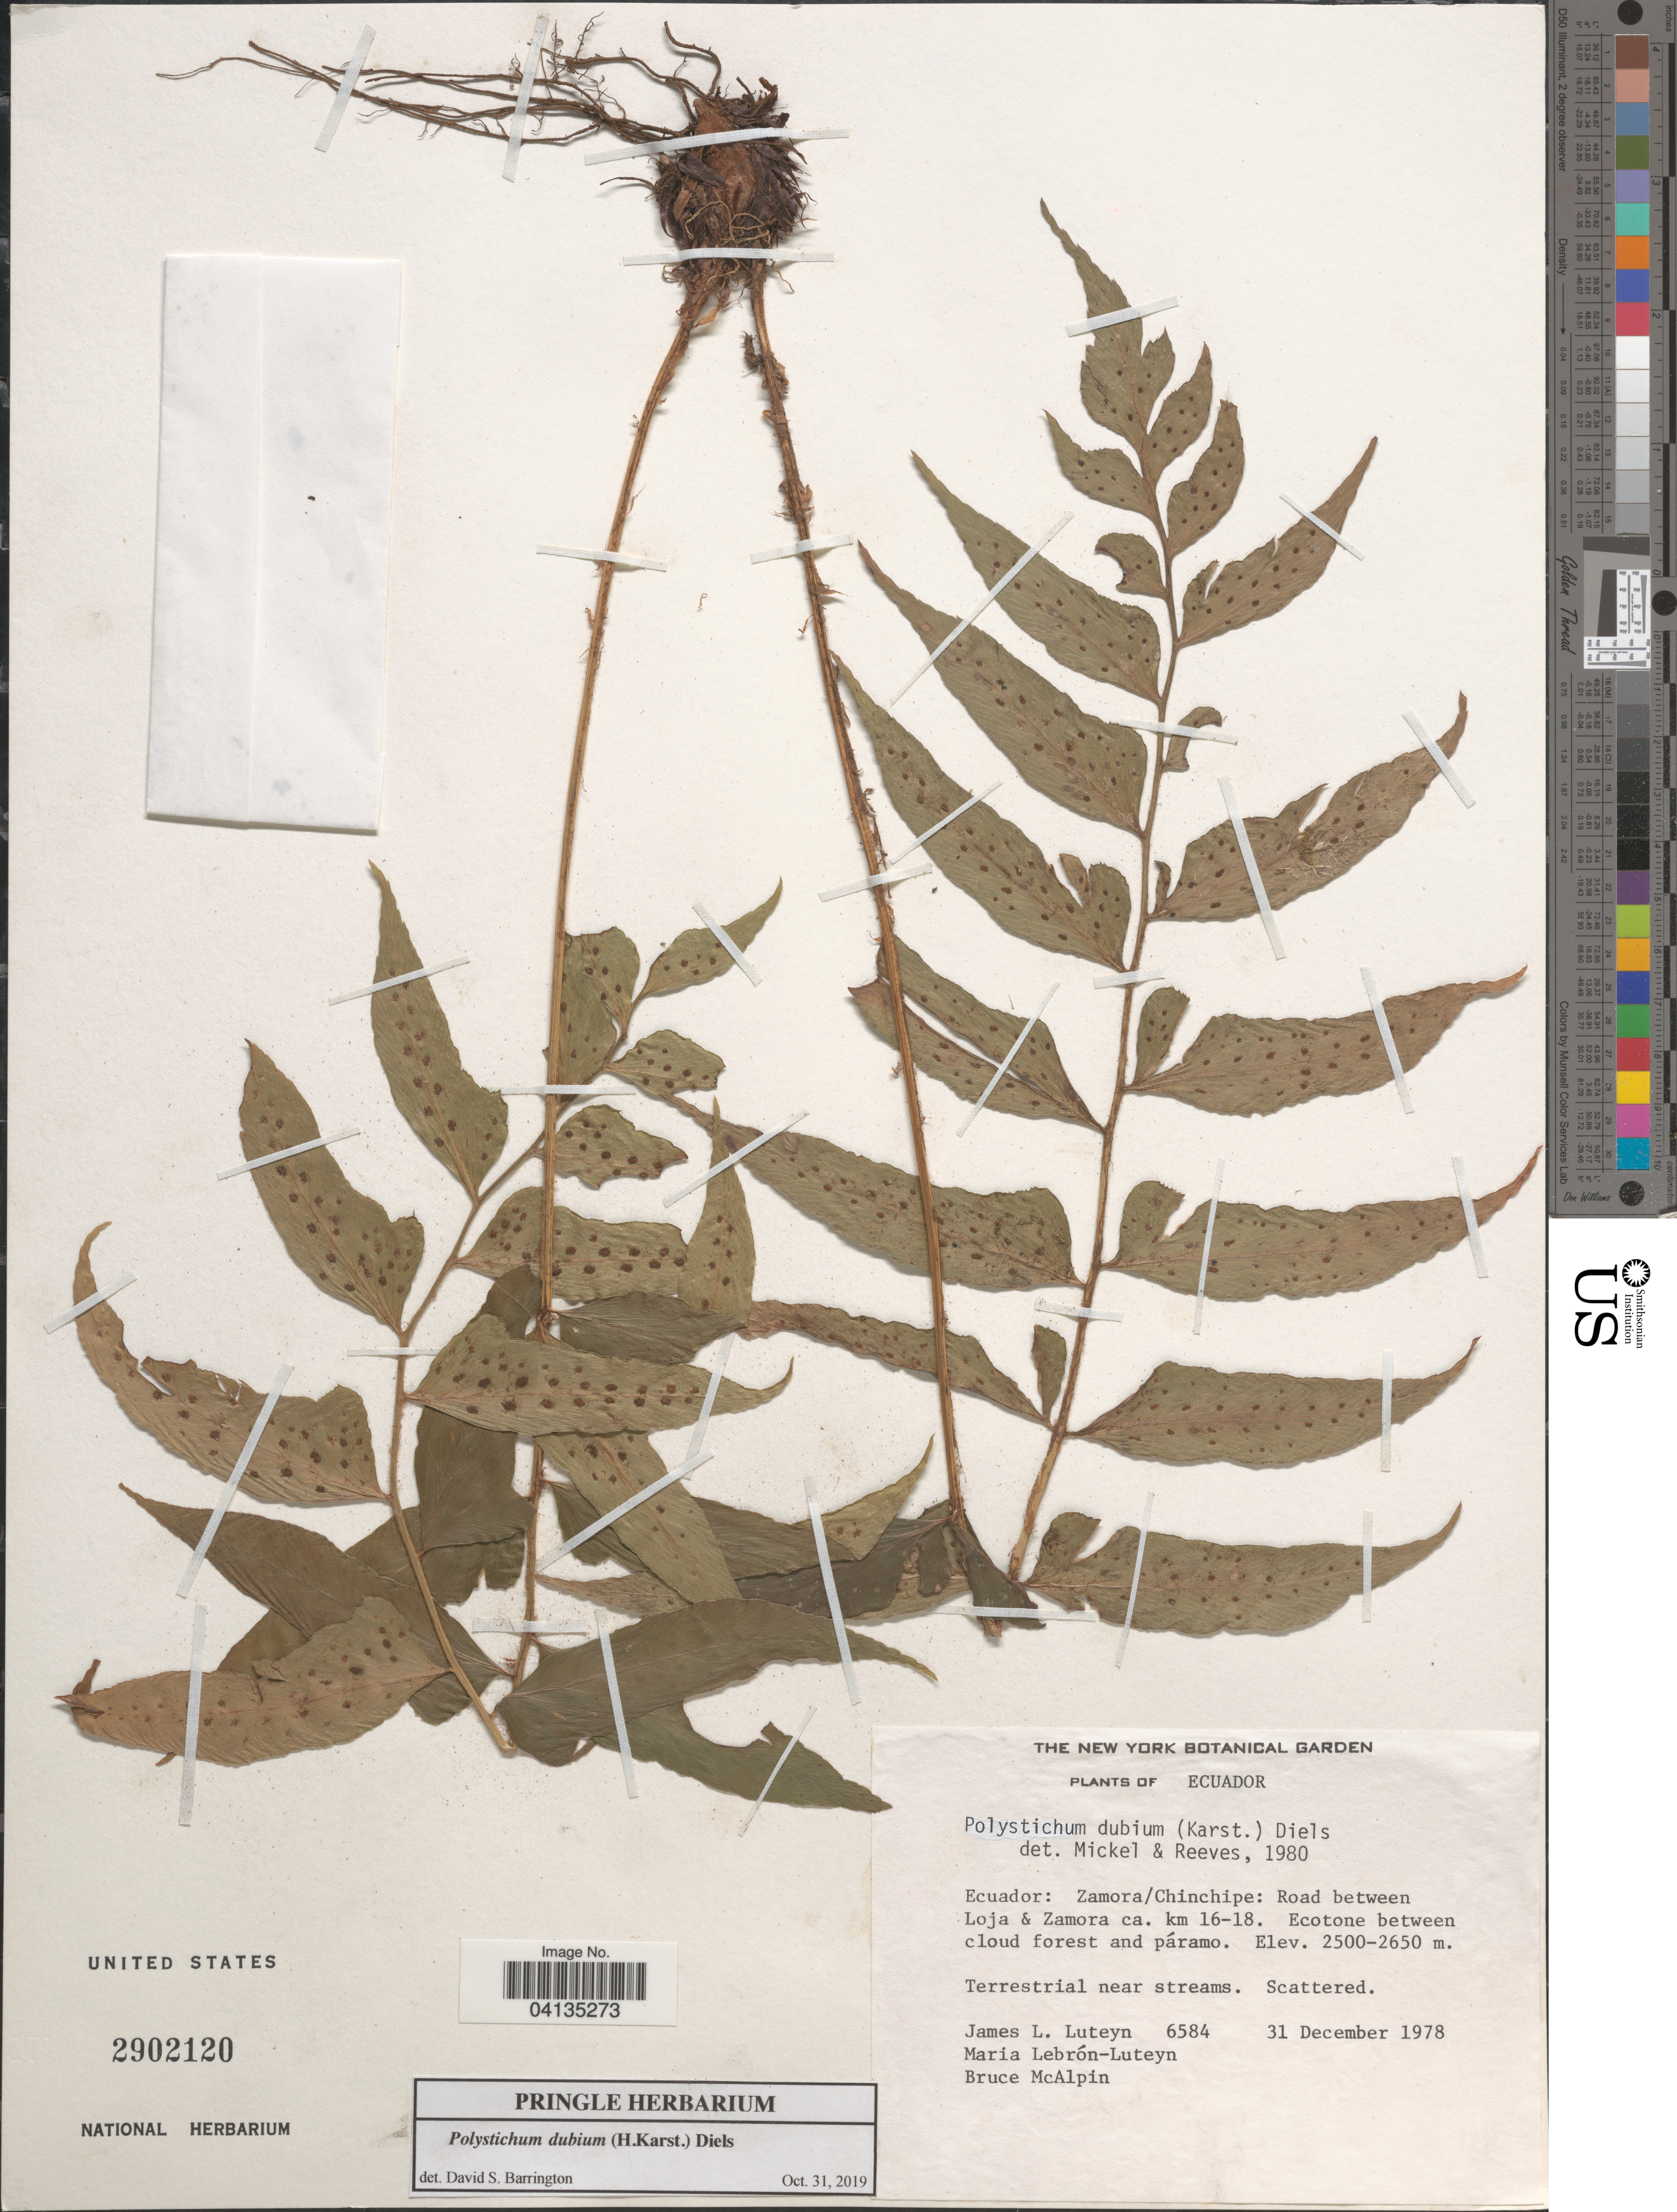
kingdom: Plantae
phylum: Tracheophyta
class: Polypodiopsida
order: Polypodiales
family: Dryopteridaceae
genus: Polystichum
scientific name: Polystichum dubium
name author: (H. Karst.) Diels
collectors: J. L. Luteyn, M. L. Lebrón-Luteyn & B. McAlpin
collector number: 6584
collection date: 1978-12-31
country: Ecuador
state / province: Zamora-Chinchipe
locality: Road between Loja & Zamora ca. km 16-18.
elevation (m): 2500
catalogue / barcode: US 2902120